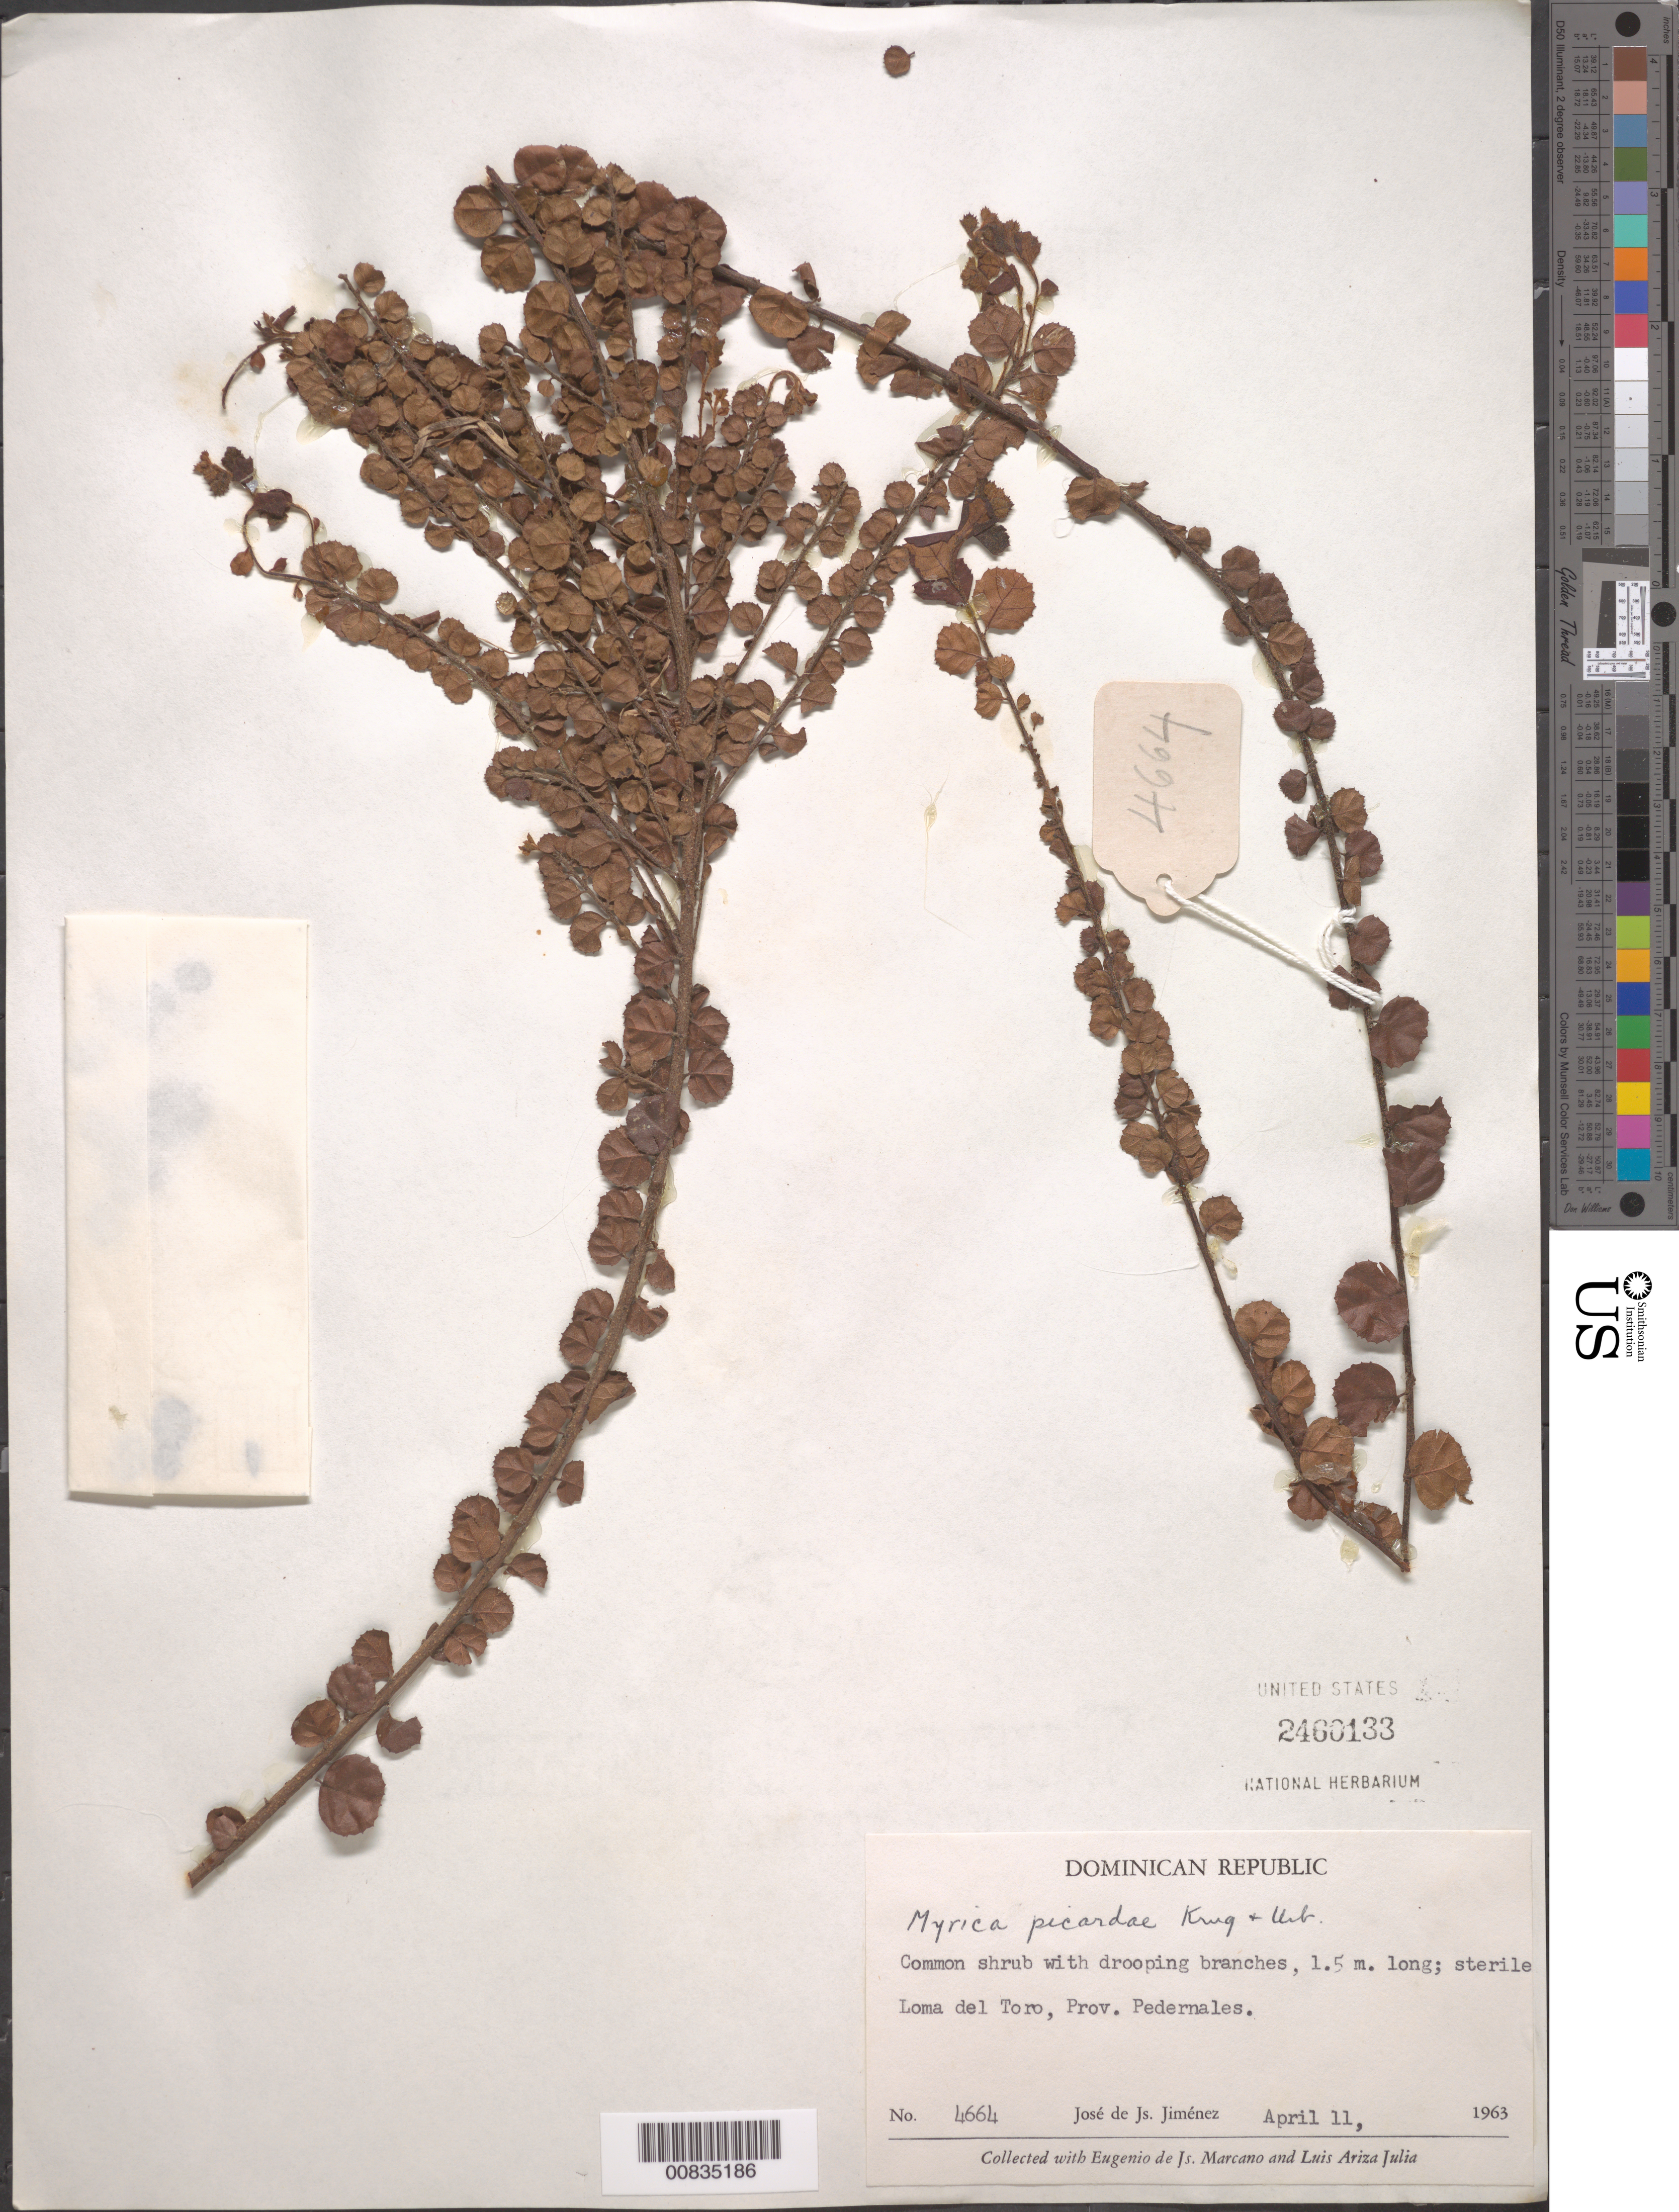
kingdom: Plantae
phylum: Tracheophyta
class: Magnoliopsida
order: Fagales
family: Myricaceae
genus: Morella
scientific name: Morella picardae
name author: (Krug & Urb.) Wilbur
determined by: Strong, Mark T., (BOT), Smithsonian Institution - National Museum of Natural History (UNITED STATES)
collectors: J. J. Jiménez, E. J. Marcano F. & L. Ariza-Julia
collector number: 4664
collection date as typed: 11 Apr 1963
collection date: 1963-04-11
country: Dominican Republic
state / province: Pedernales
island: Hispaniola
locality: Loma del Toro.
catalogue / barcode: US 2460133